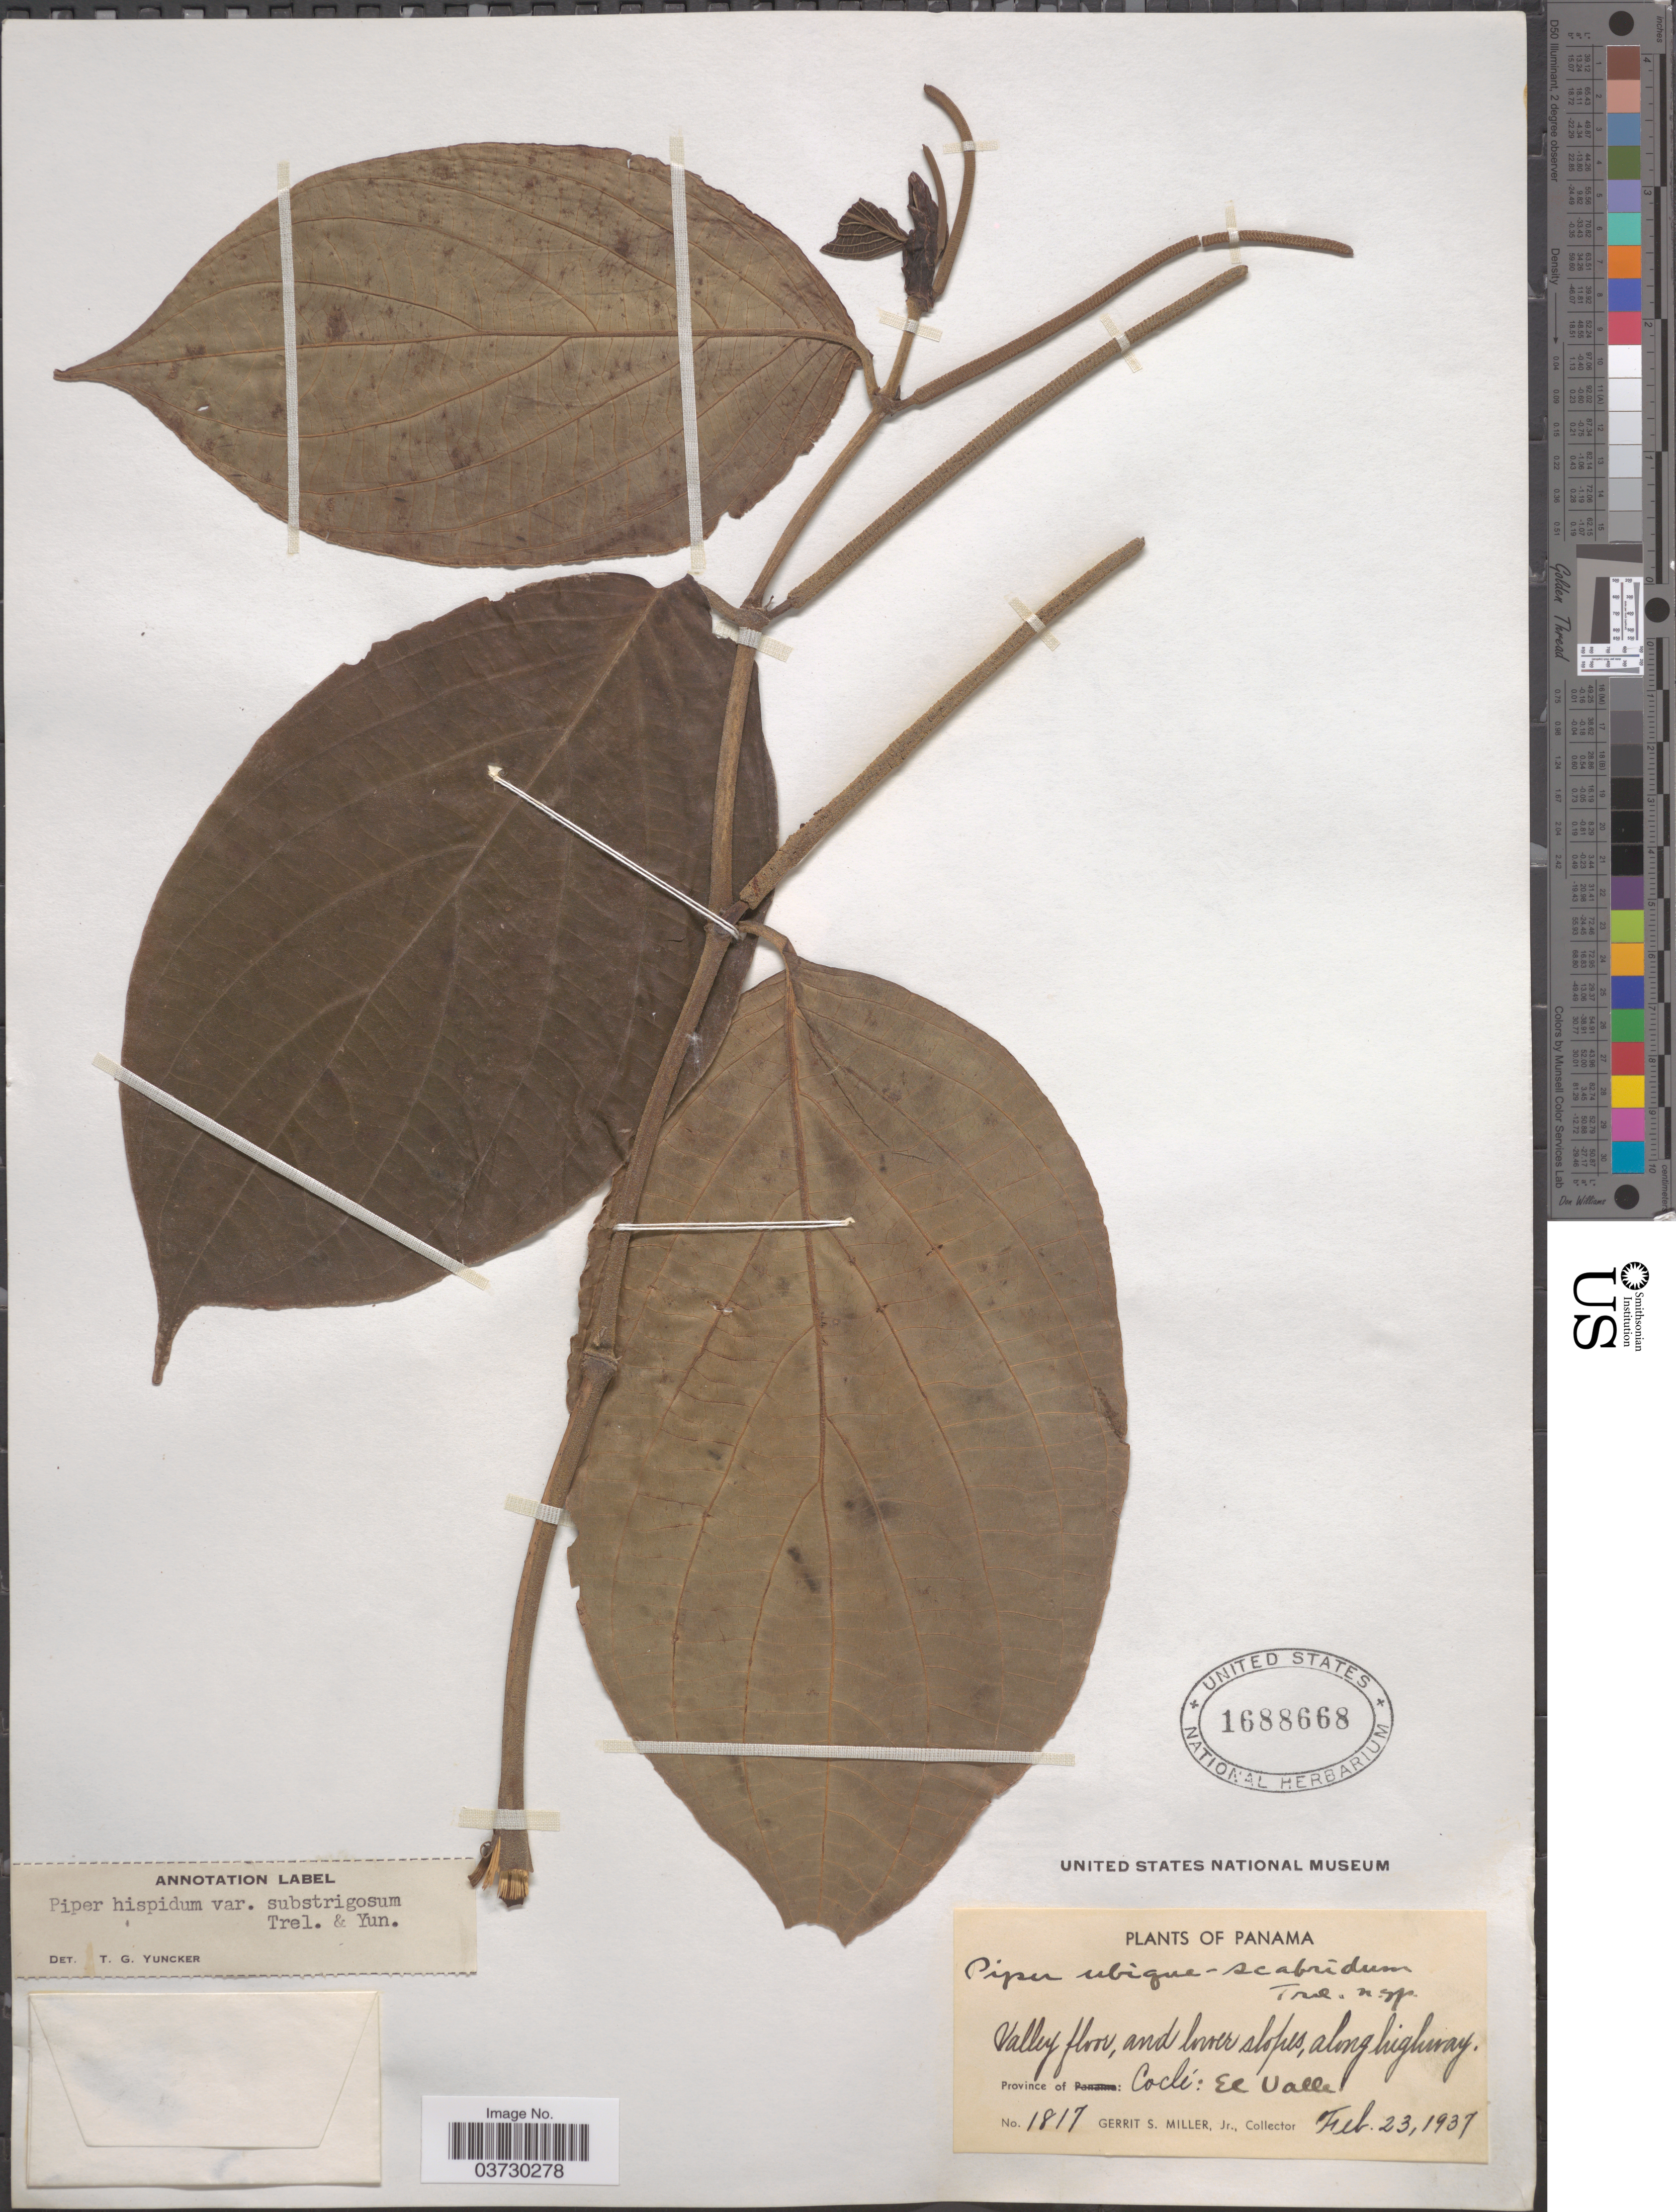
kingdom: Plantae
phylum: Tracheophyta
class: Magnoliopsida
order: Piperales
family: Piperaceae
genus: Piper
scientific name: Piper hispidum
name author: Sw.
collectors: G. S. Miller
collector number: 1817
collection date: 1937-02-23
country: Panama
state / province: Cocle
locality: Valley floor, and lower slopes, along highway. El Valle.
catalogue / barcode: US 1688668